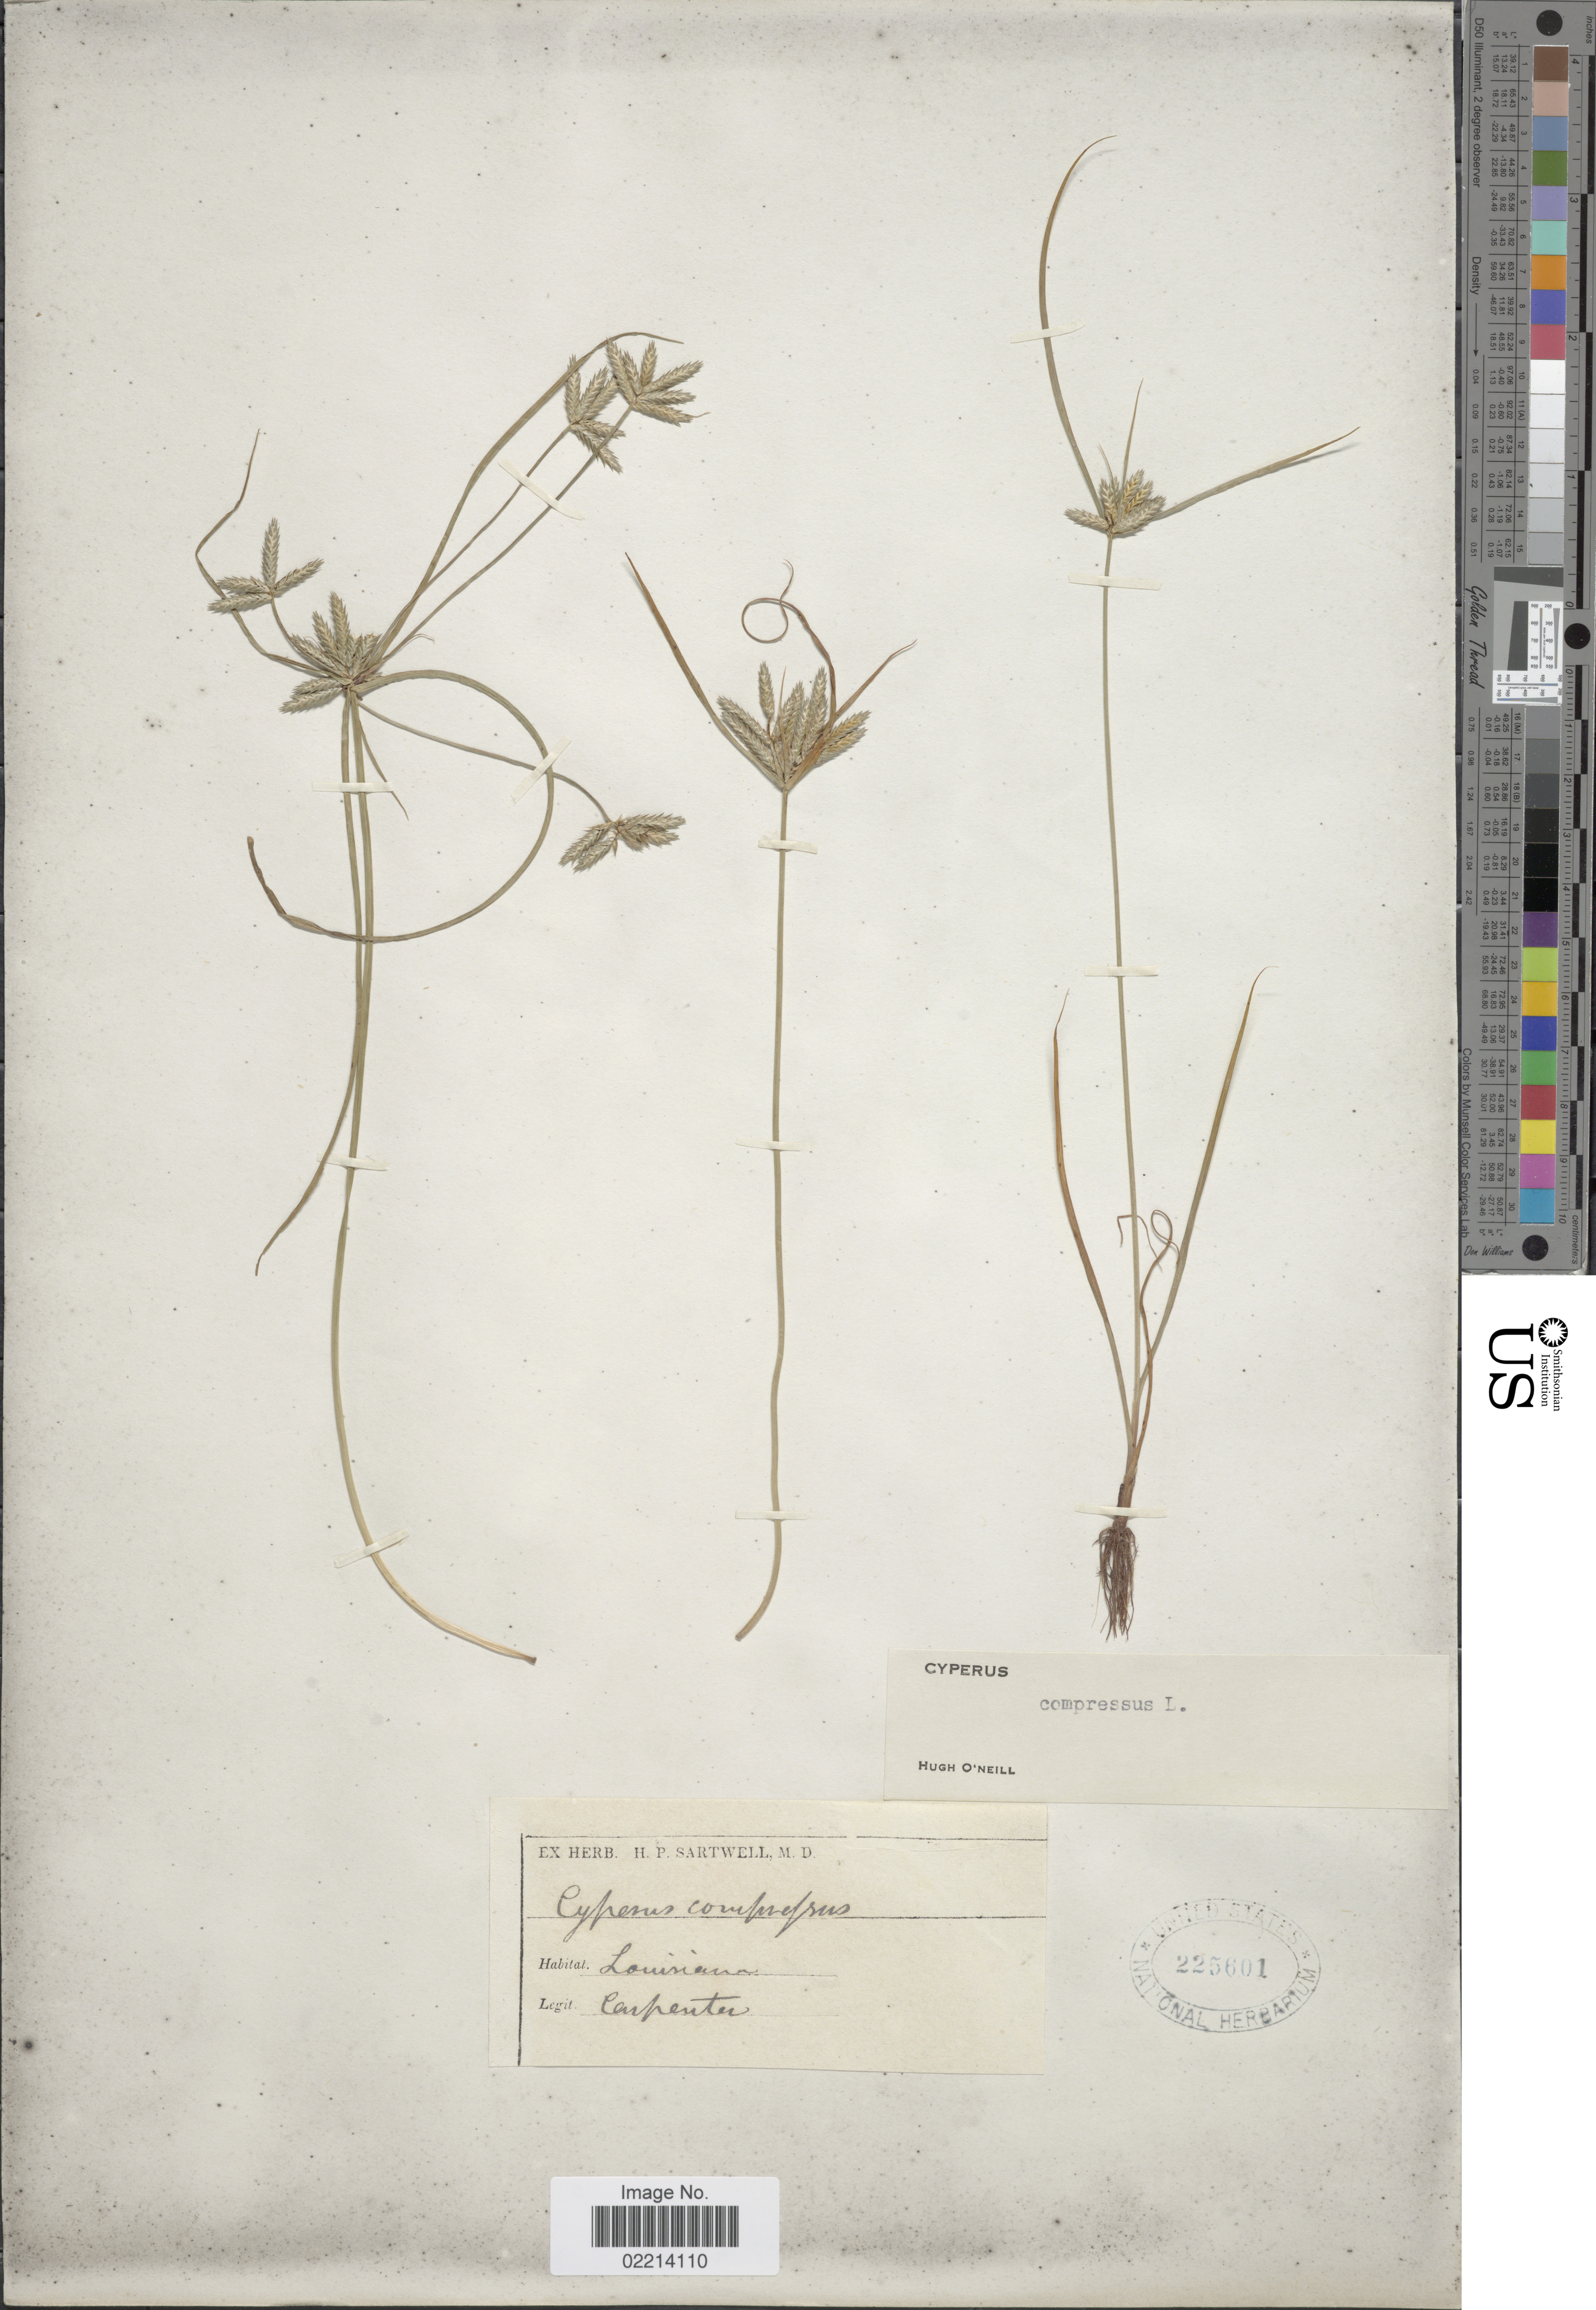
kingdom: Plantae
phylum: Tracheophyta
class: Liliopsida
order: Poales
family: Cyperaceae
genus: Cyperus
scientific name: Cyperus compressus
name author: L.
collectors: -. Carpenter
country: United States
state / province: Louisiana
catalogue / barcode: US 225601